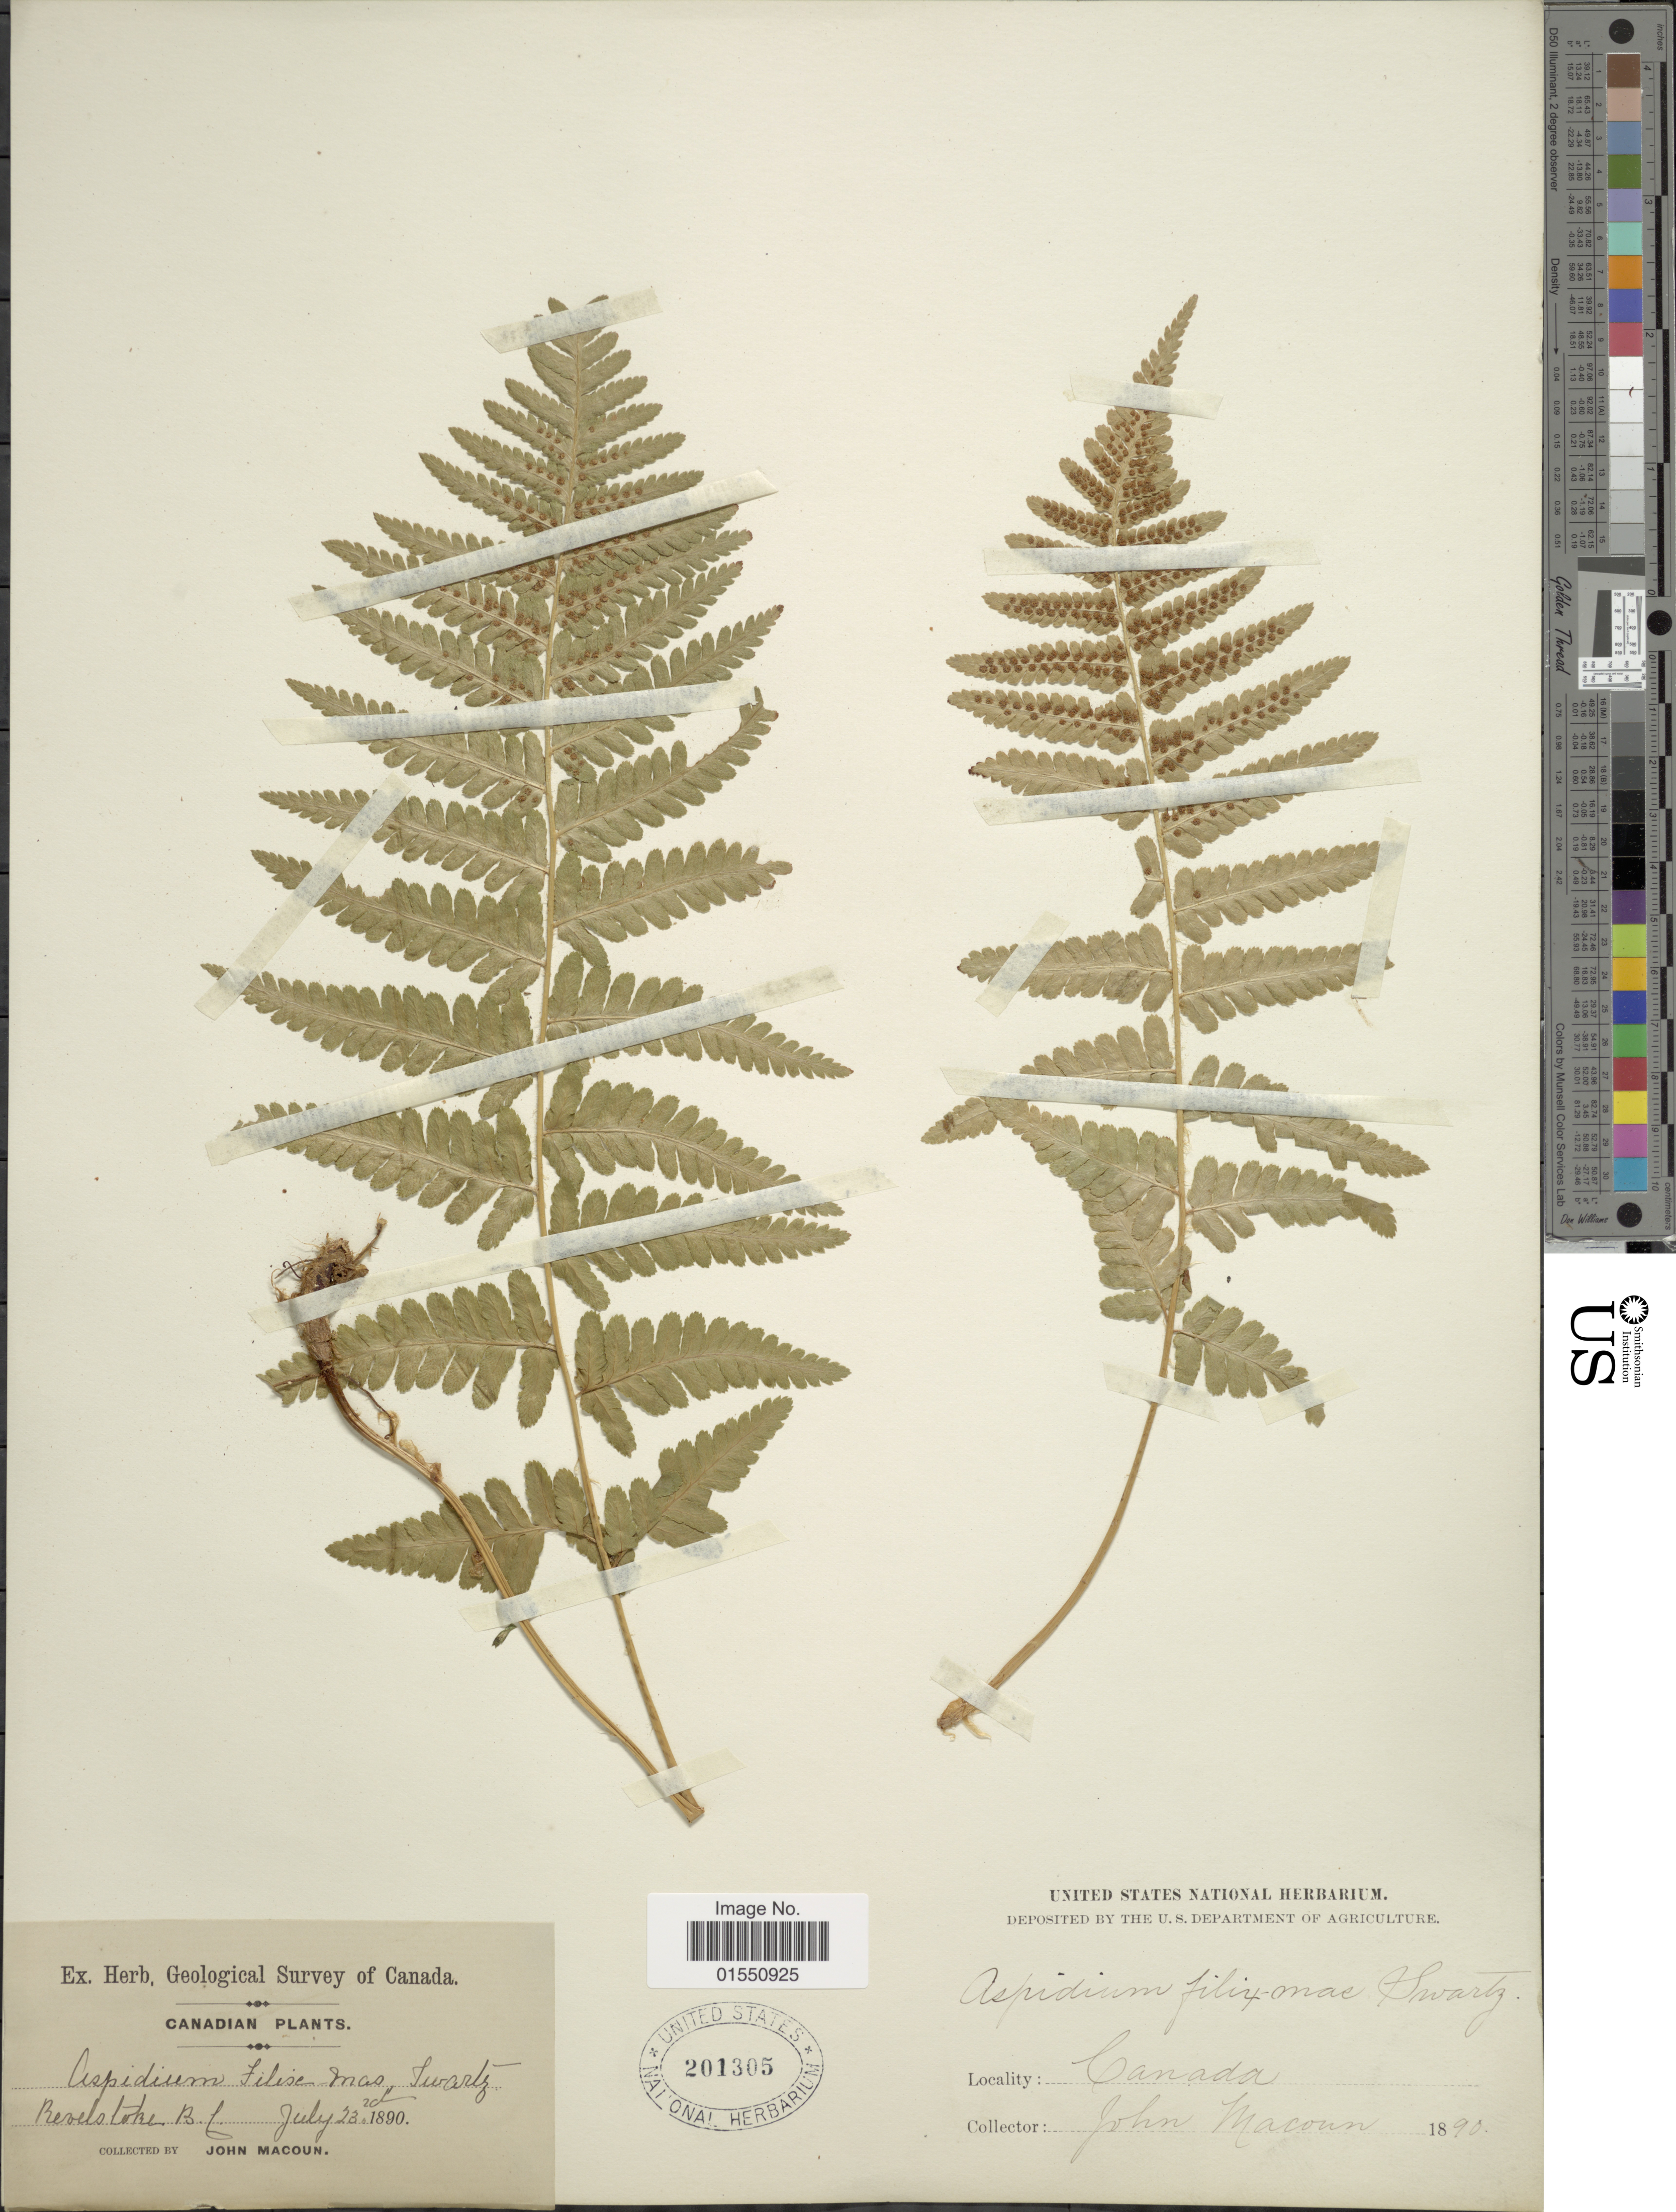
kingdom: Plantae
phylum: Tracheophyta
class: Polypodiopsida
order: Polypodiales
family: Dryopteridaceae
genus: Dryopteris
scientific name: Dryopteris filix-mas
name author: (L.) Schott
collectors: J. Macoun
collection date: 1890-07-23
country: Canada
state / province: British Columbia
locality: Revelstoke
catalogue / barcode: US 201305